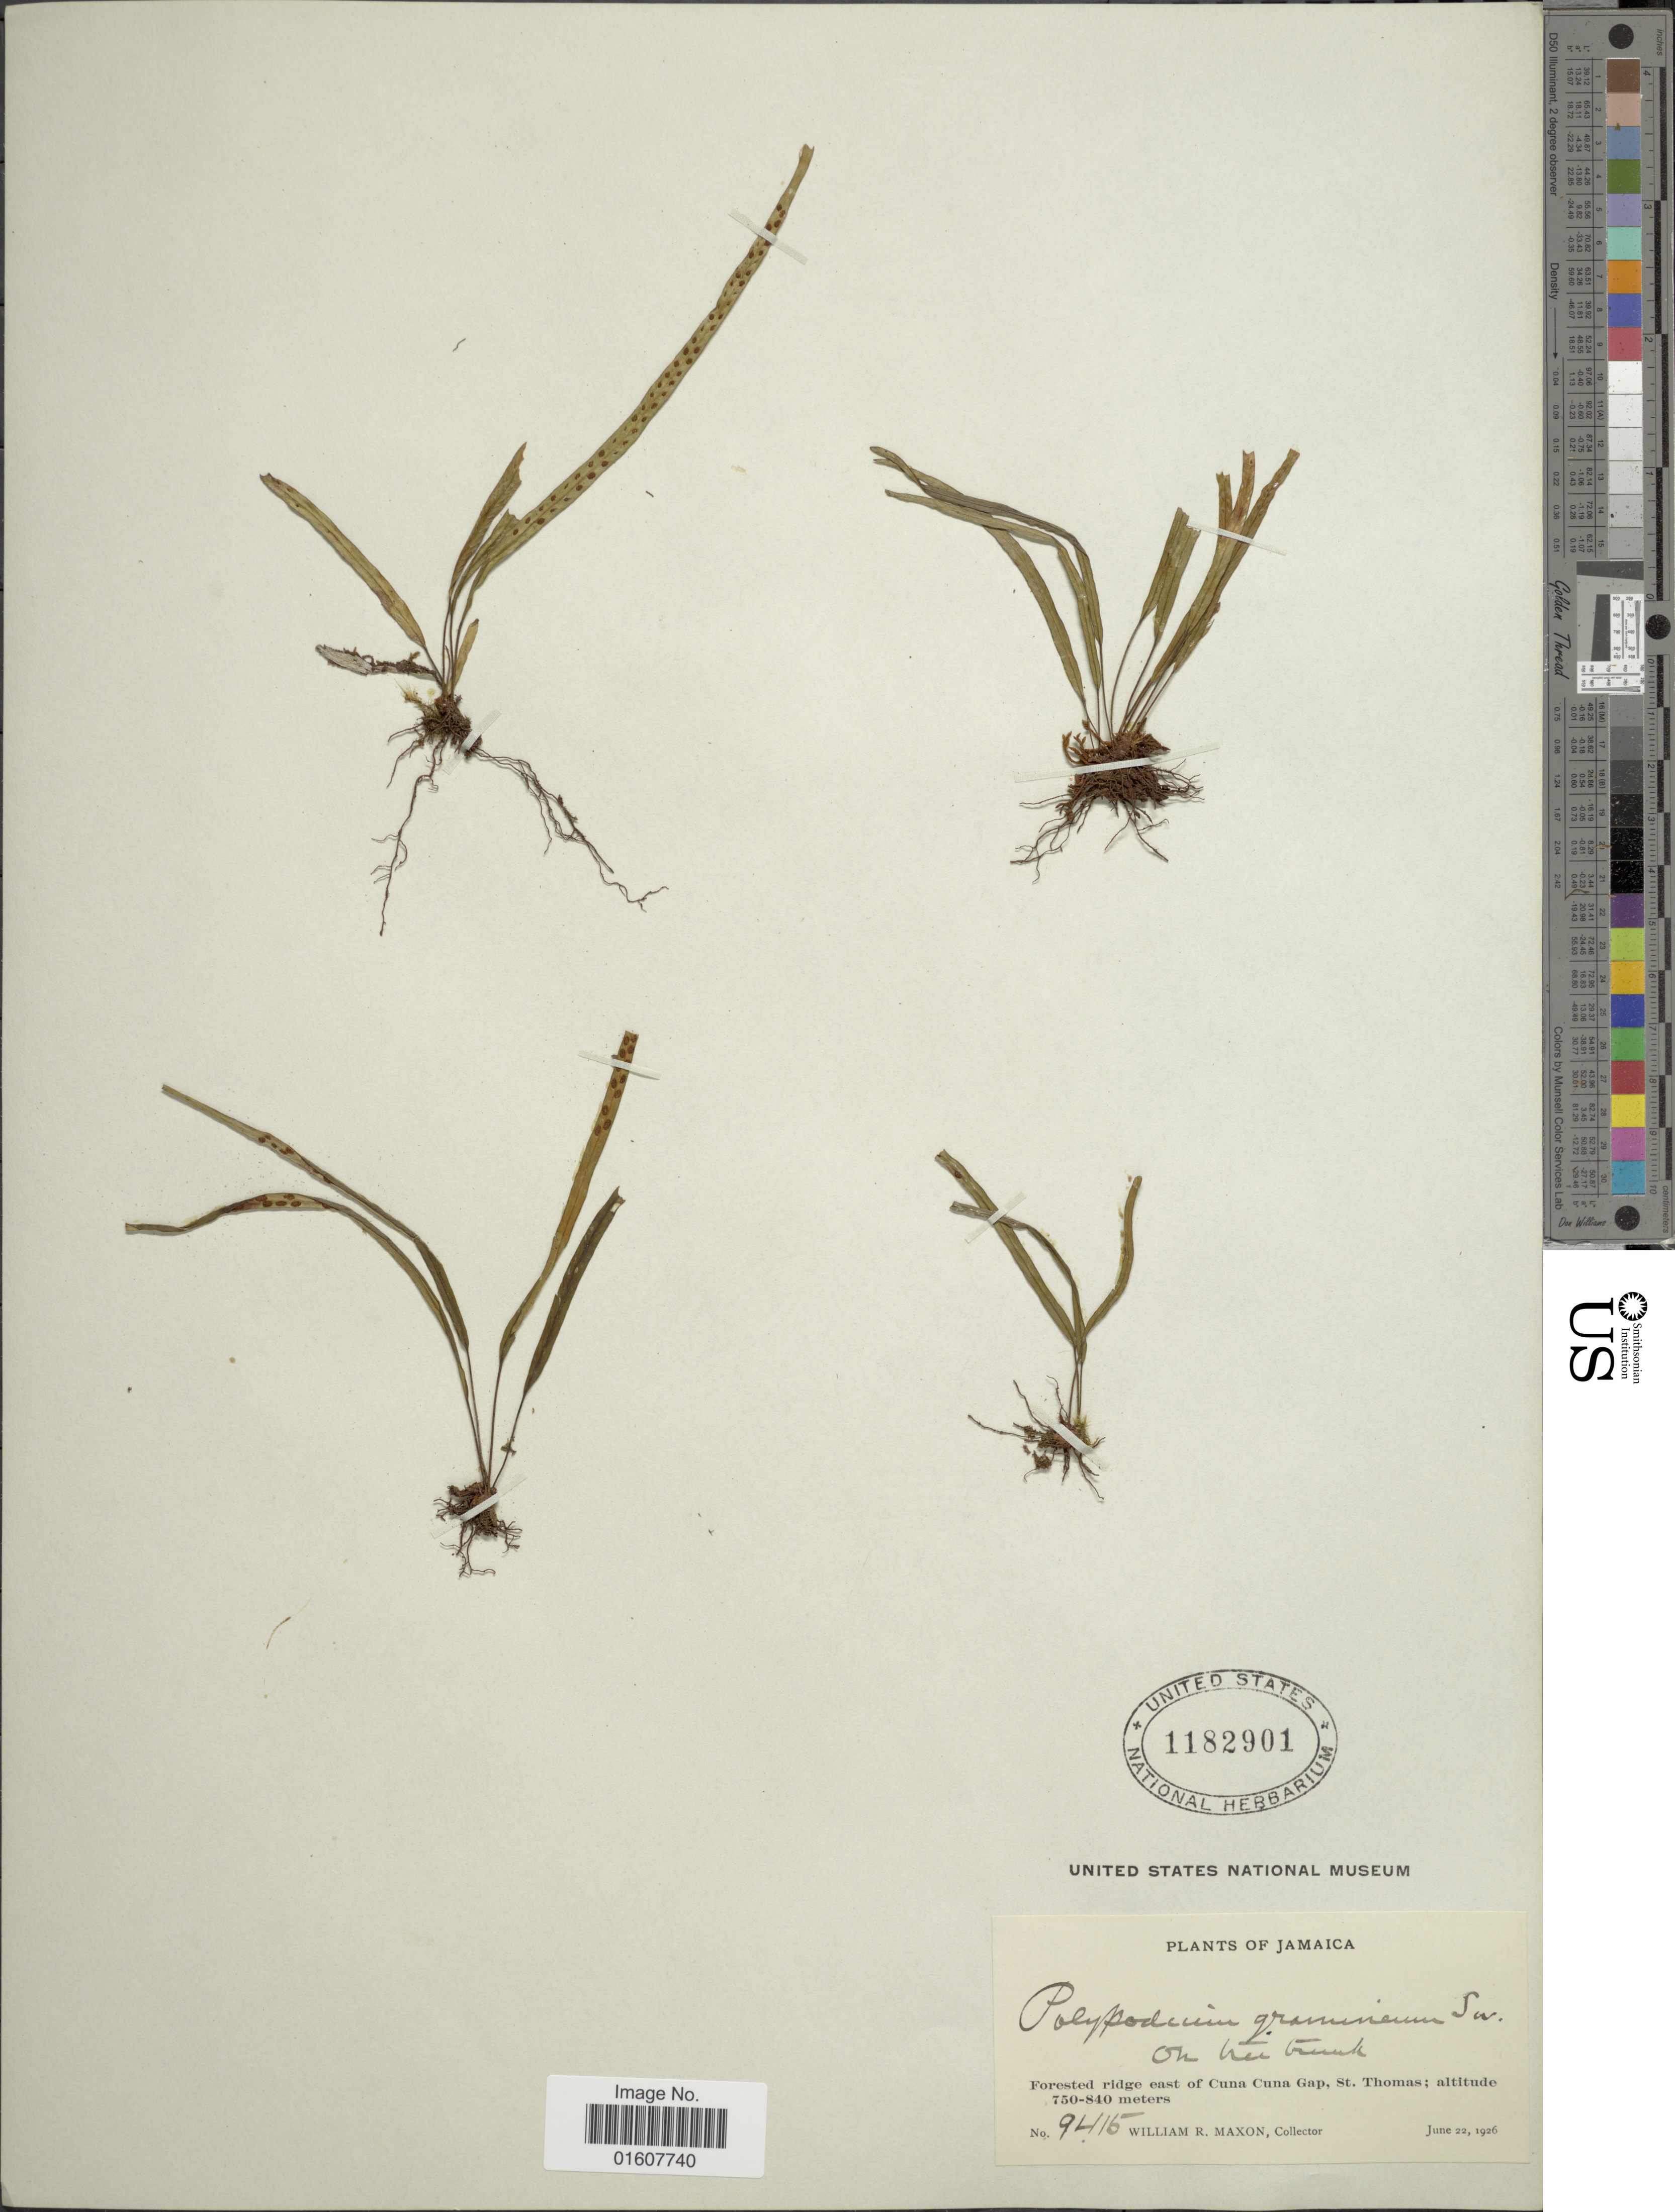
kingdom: Plantae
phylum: Tracheophyta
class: Polypodiopsida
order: Polypodiales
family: Polypodiaceae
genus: Lomaphlebia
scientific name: Lomaphlebia linearis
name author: (Sw.) J. Sm.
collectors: W. R. Maxon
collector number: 9415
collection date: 1926-06-22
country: Jamaica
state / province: Saint Thomas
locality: Forested ridge east of Cuna Cuna Gap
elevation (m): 750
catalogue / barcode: US 1182901